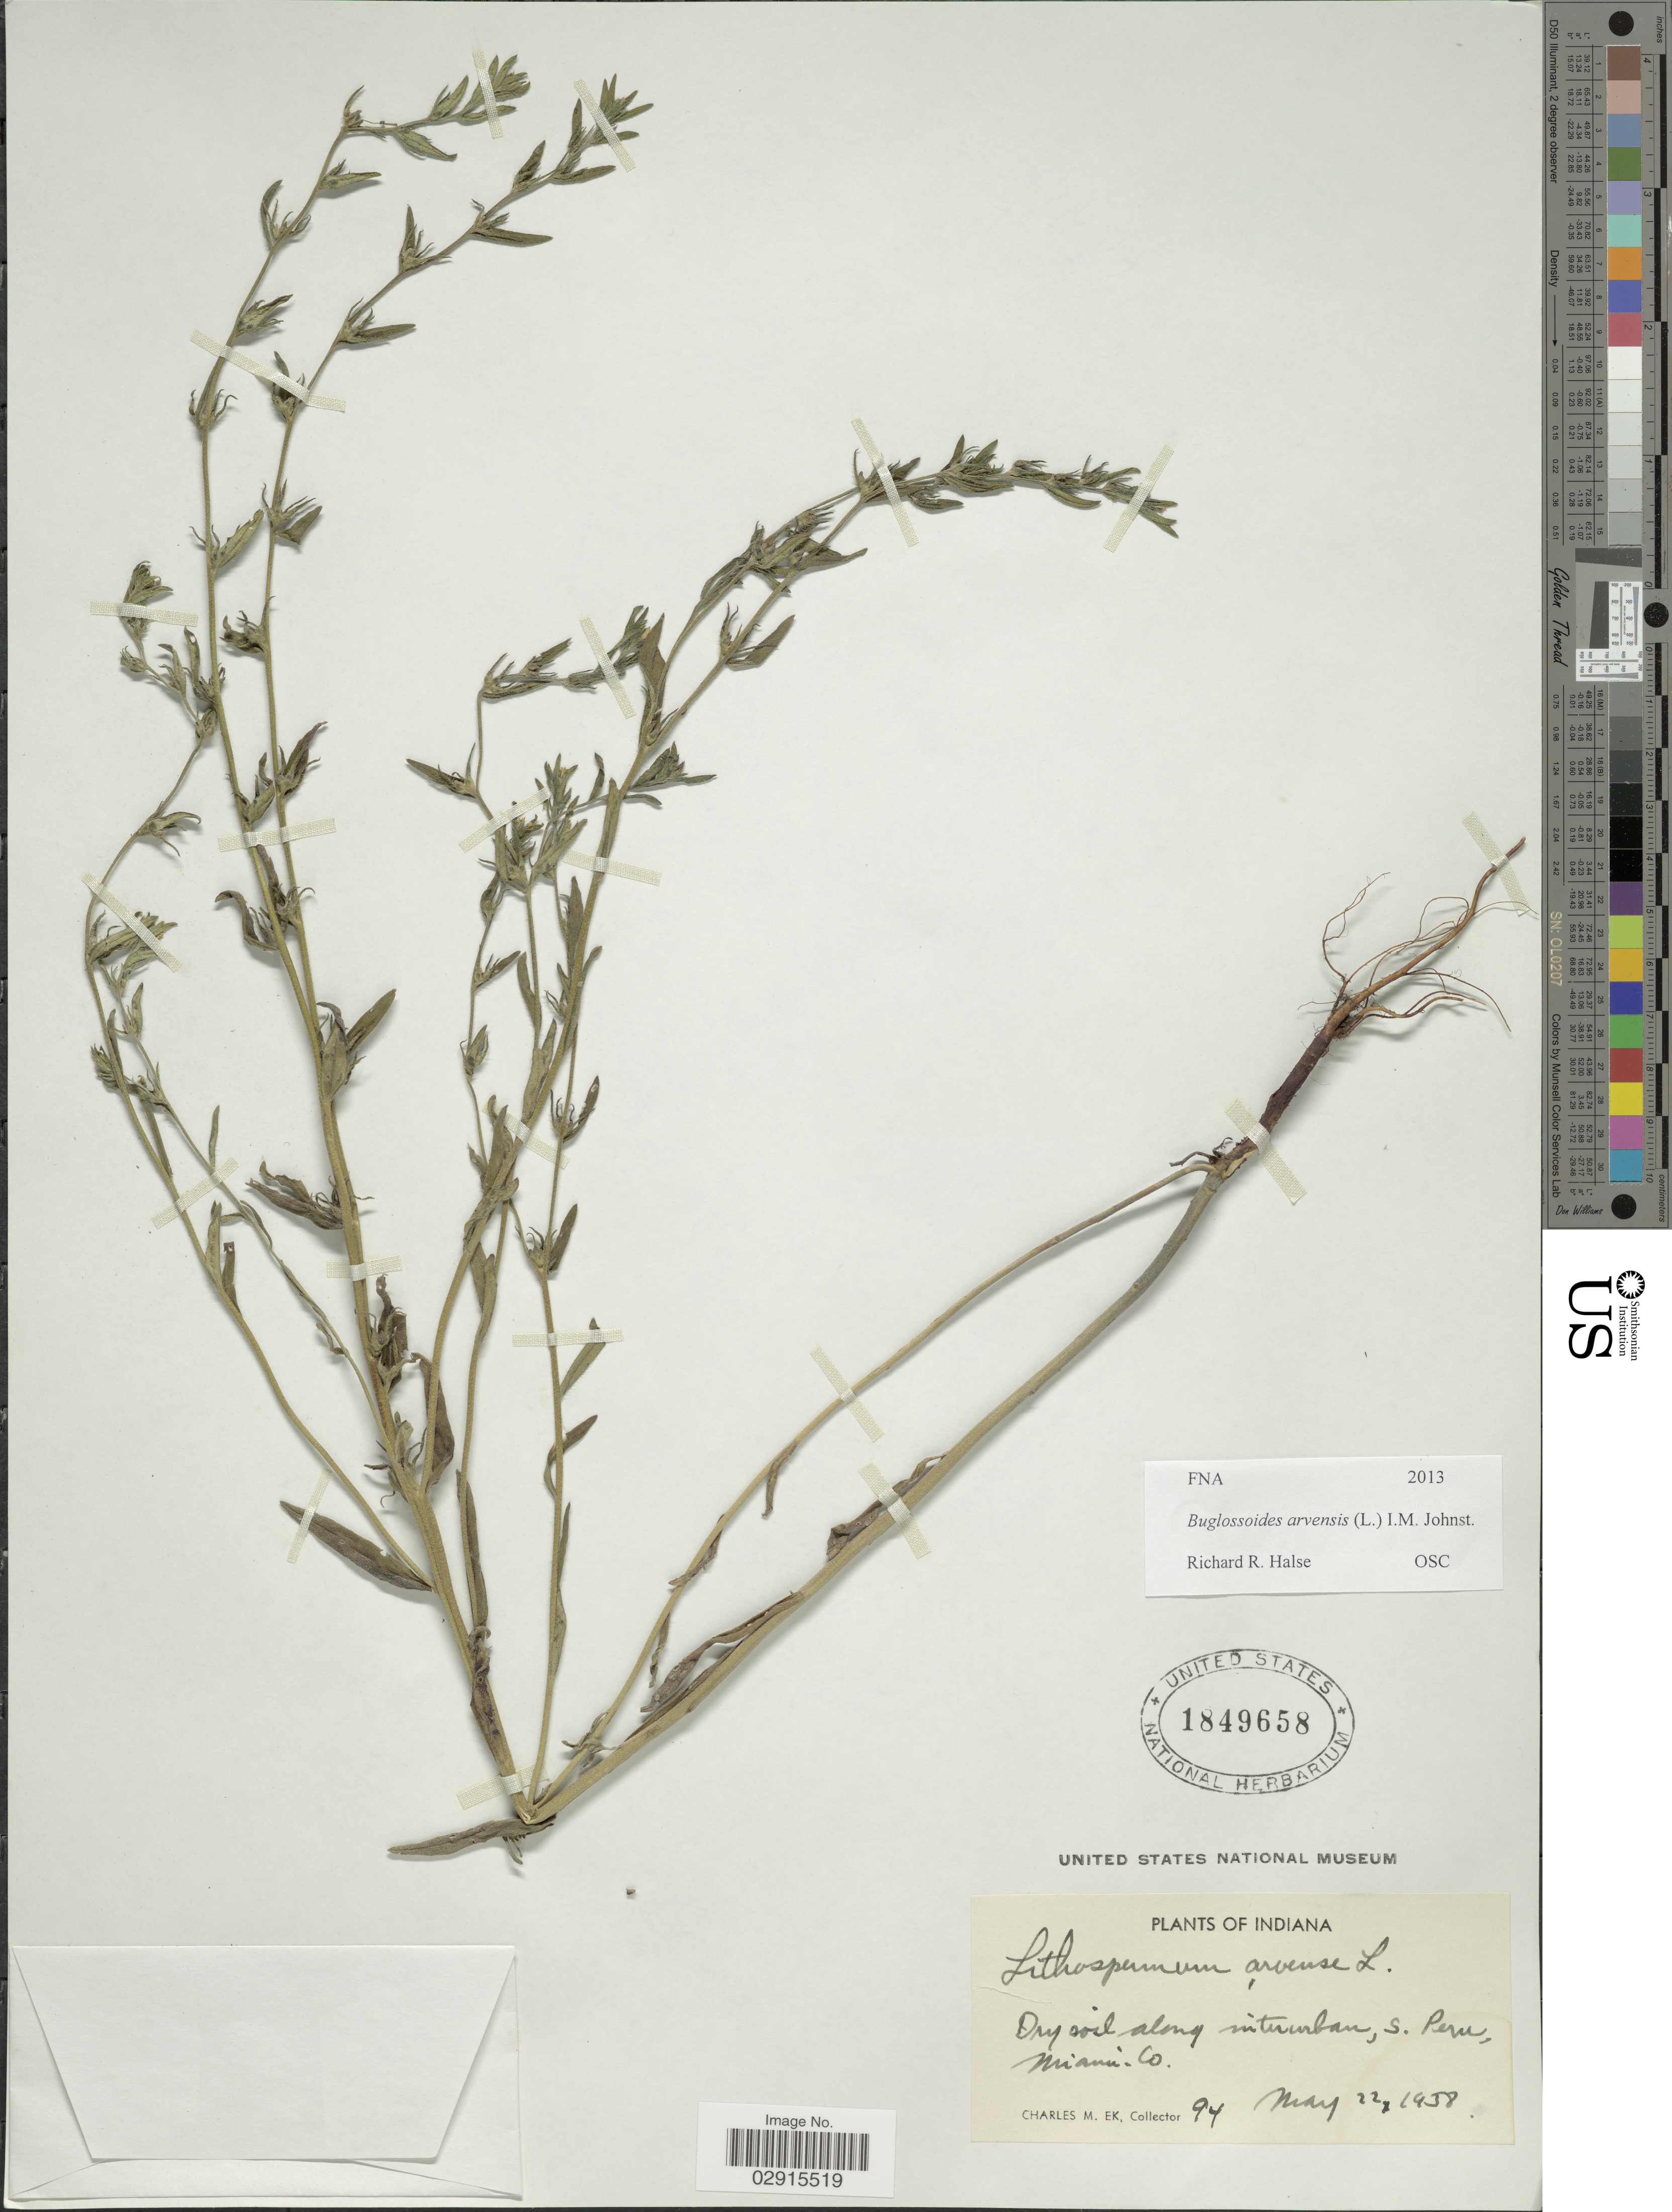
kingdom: Plantae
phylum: Tracheophyta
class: Magnoliopsida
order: Boraginales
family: Boraginaceae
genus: Buglossoides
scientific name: Buglossoides arvensis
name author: (L.) I.M. Johnst.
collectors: C. Ek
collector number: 94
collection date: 1958-05-22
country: United States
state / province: Indiana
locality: S. Peru, Miami Co.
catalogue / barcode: US 1849658